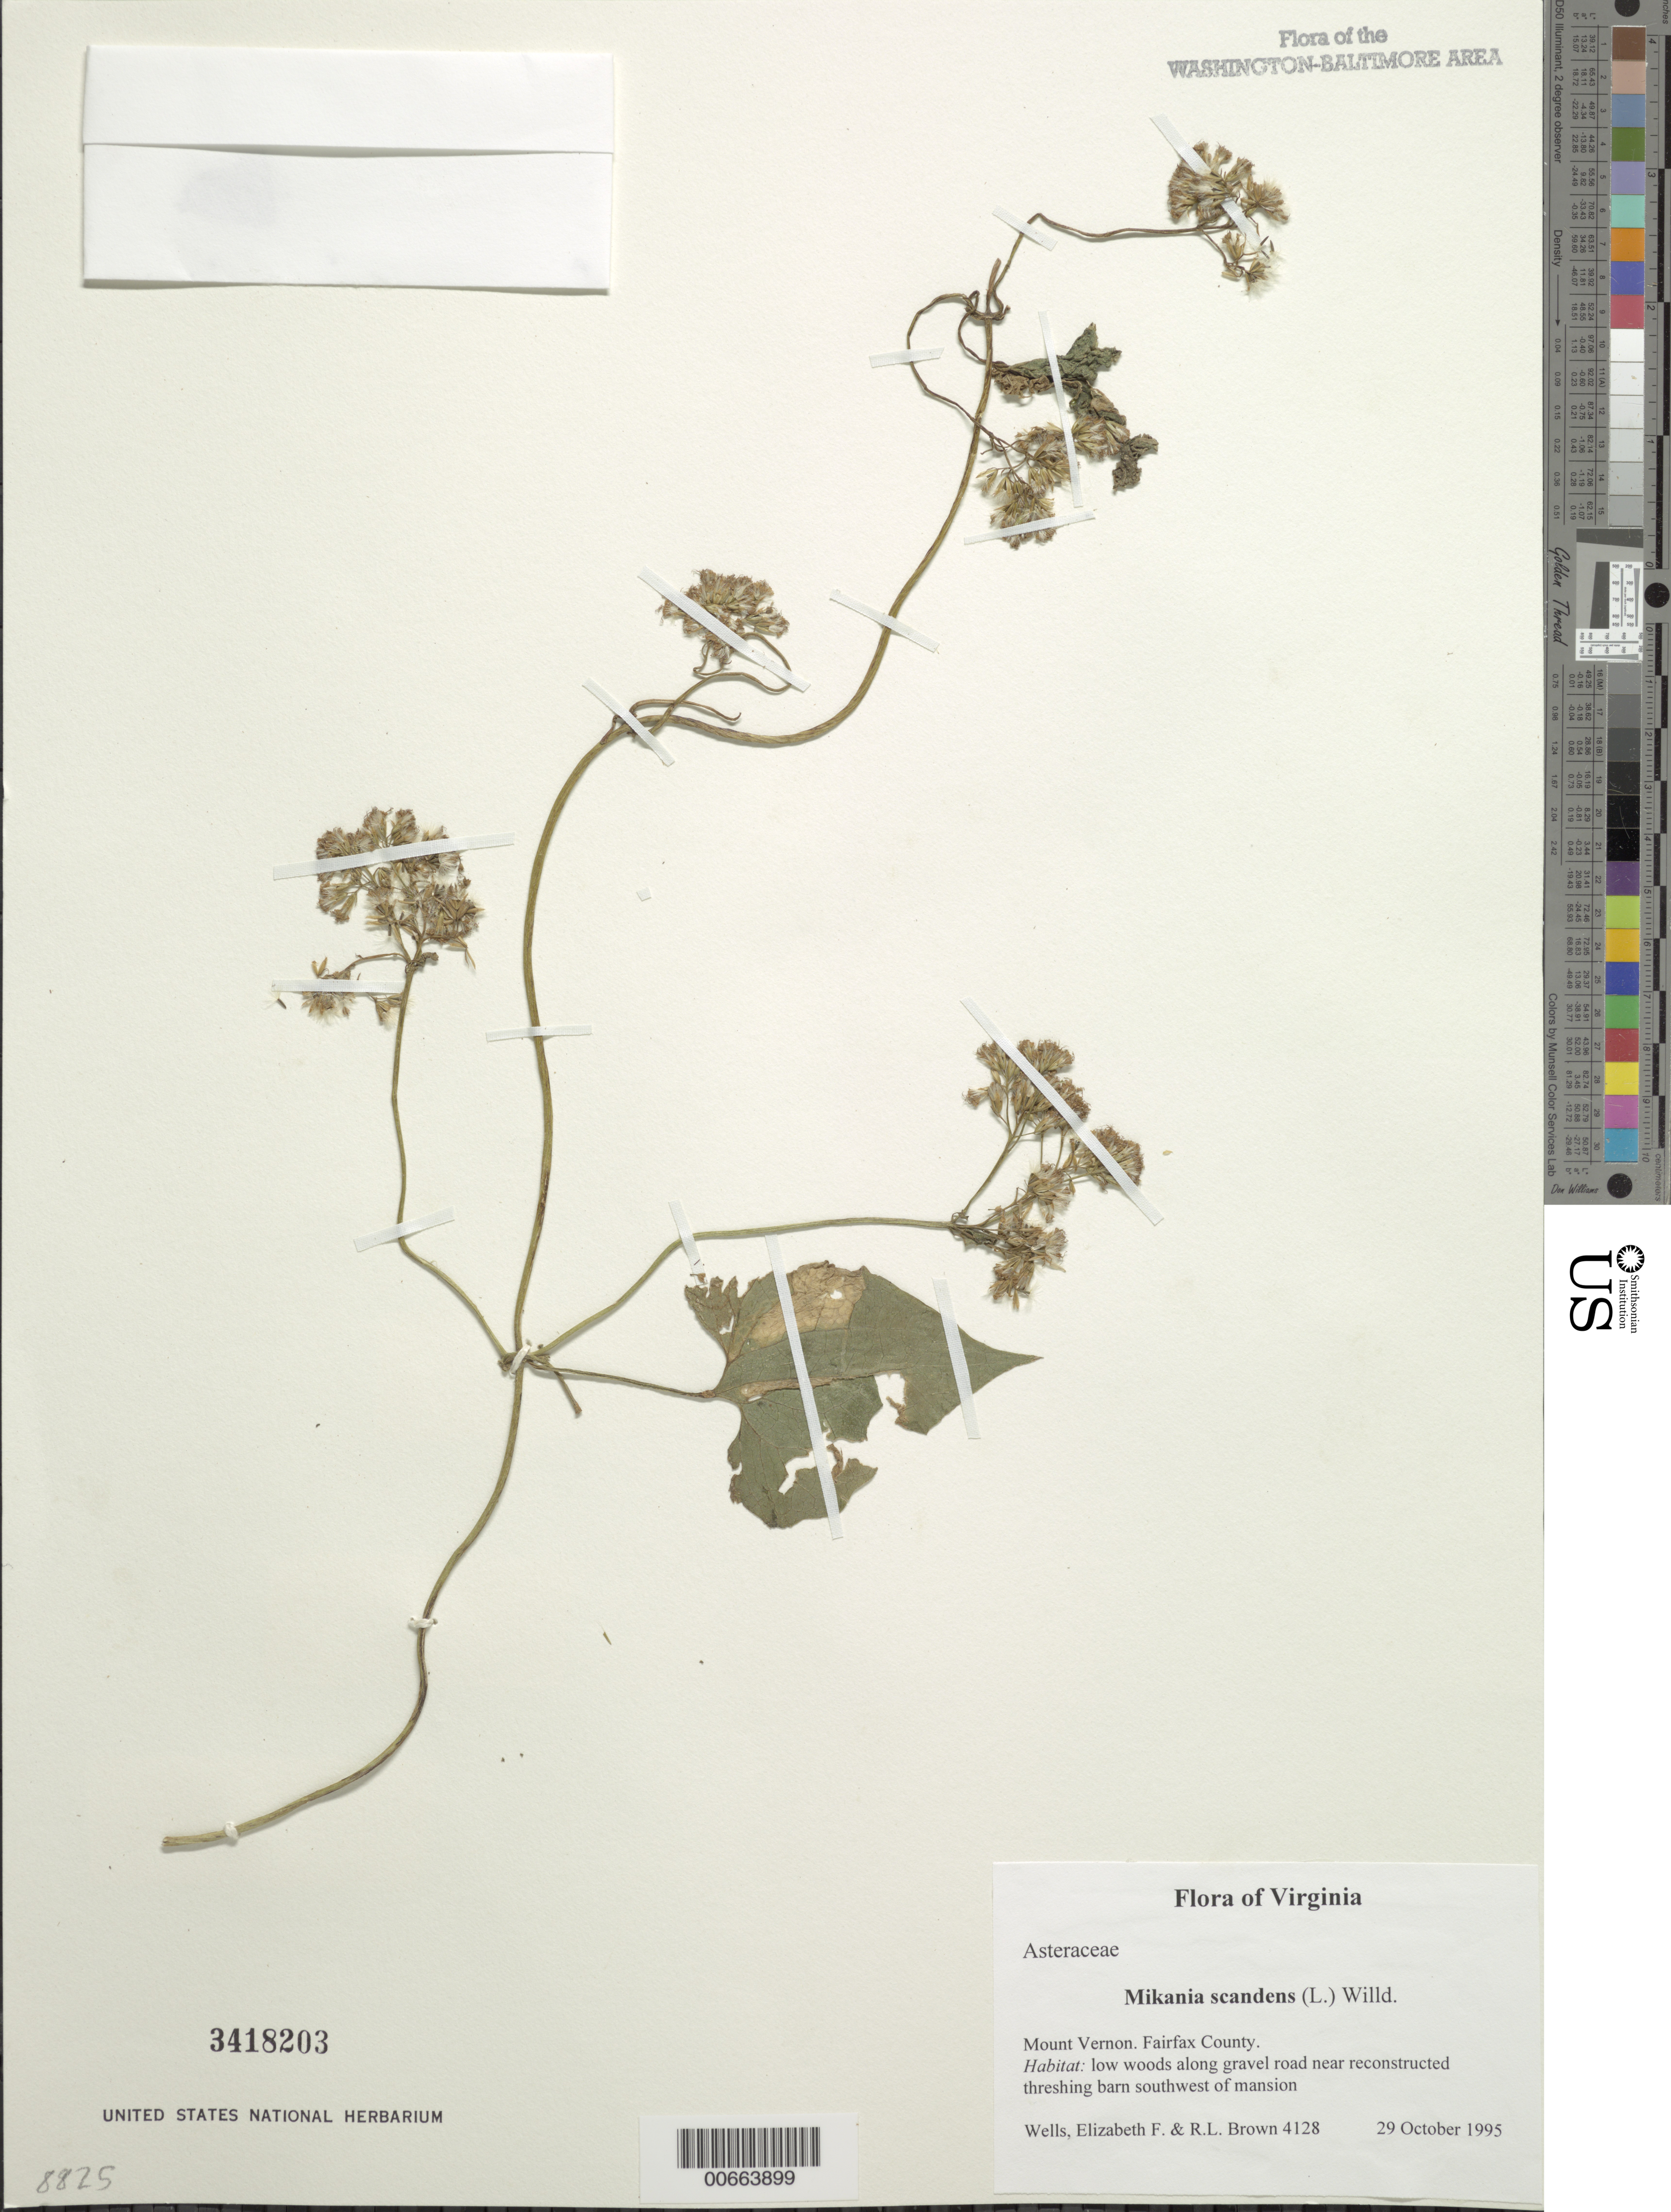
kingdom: Plantae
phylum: Tracheophyta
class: Magnoliopsida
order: Asterales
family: Asteraceae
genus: Mikania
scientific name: Mikania scandens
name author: (L.) Willd.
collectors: E. F. Wells & R. L. Brown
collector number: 4128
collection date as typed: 29 Oct 1995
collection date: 1995-10-29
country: United States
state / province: Virginia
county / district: Fairfax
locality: Mount Vernon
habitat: low woods along gravel road near reconstructed threshing barn southwest of mansion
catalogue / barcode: US 3418203